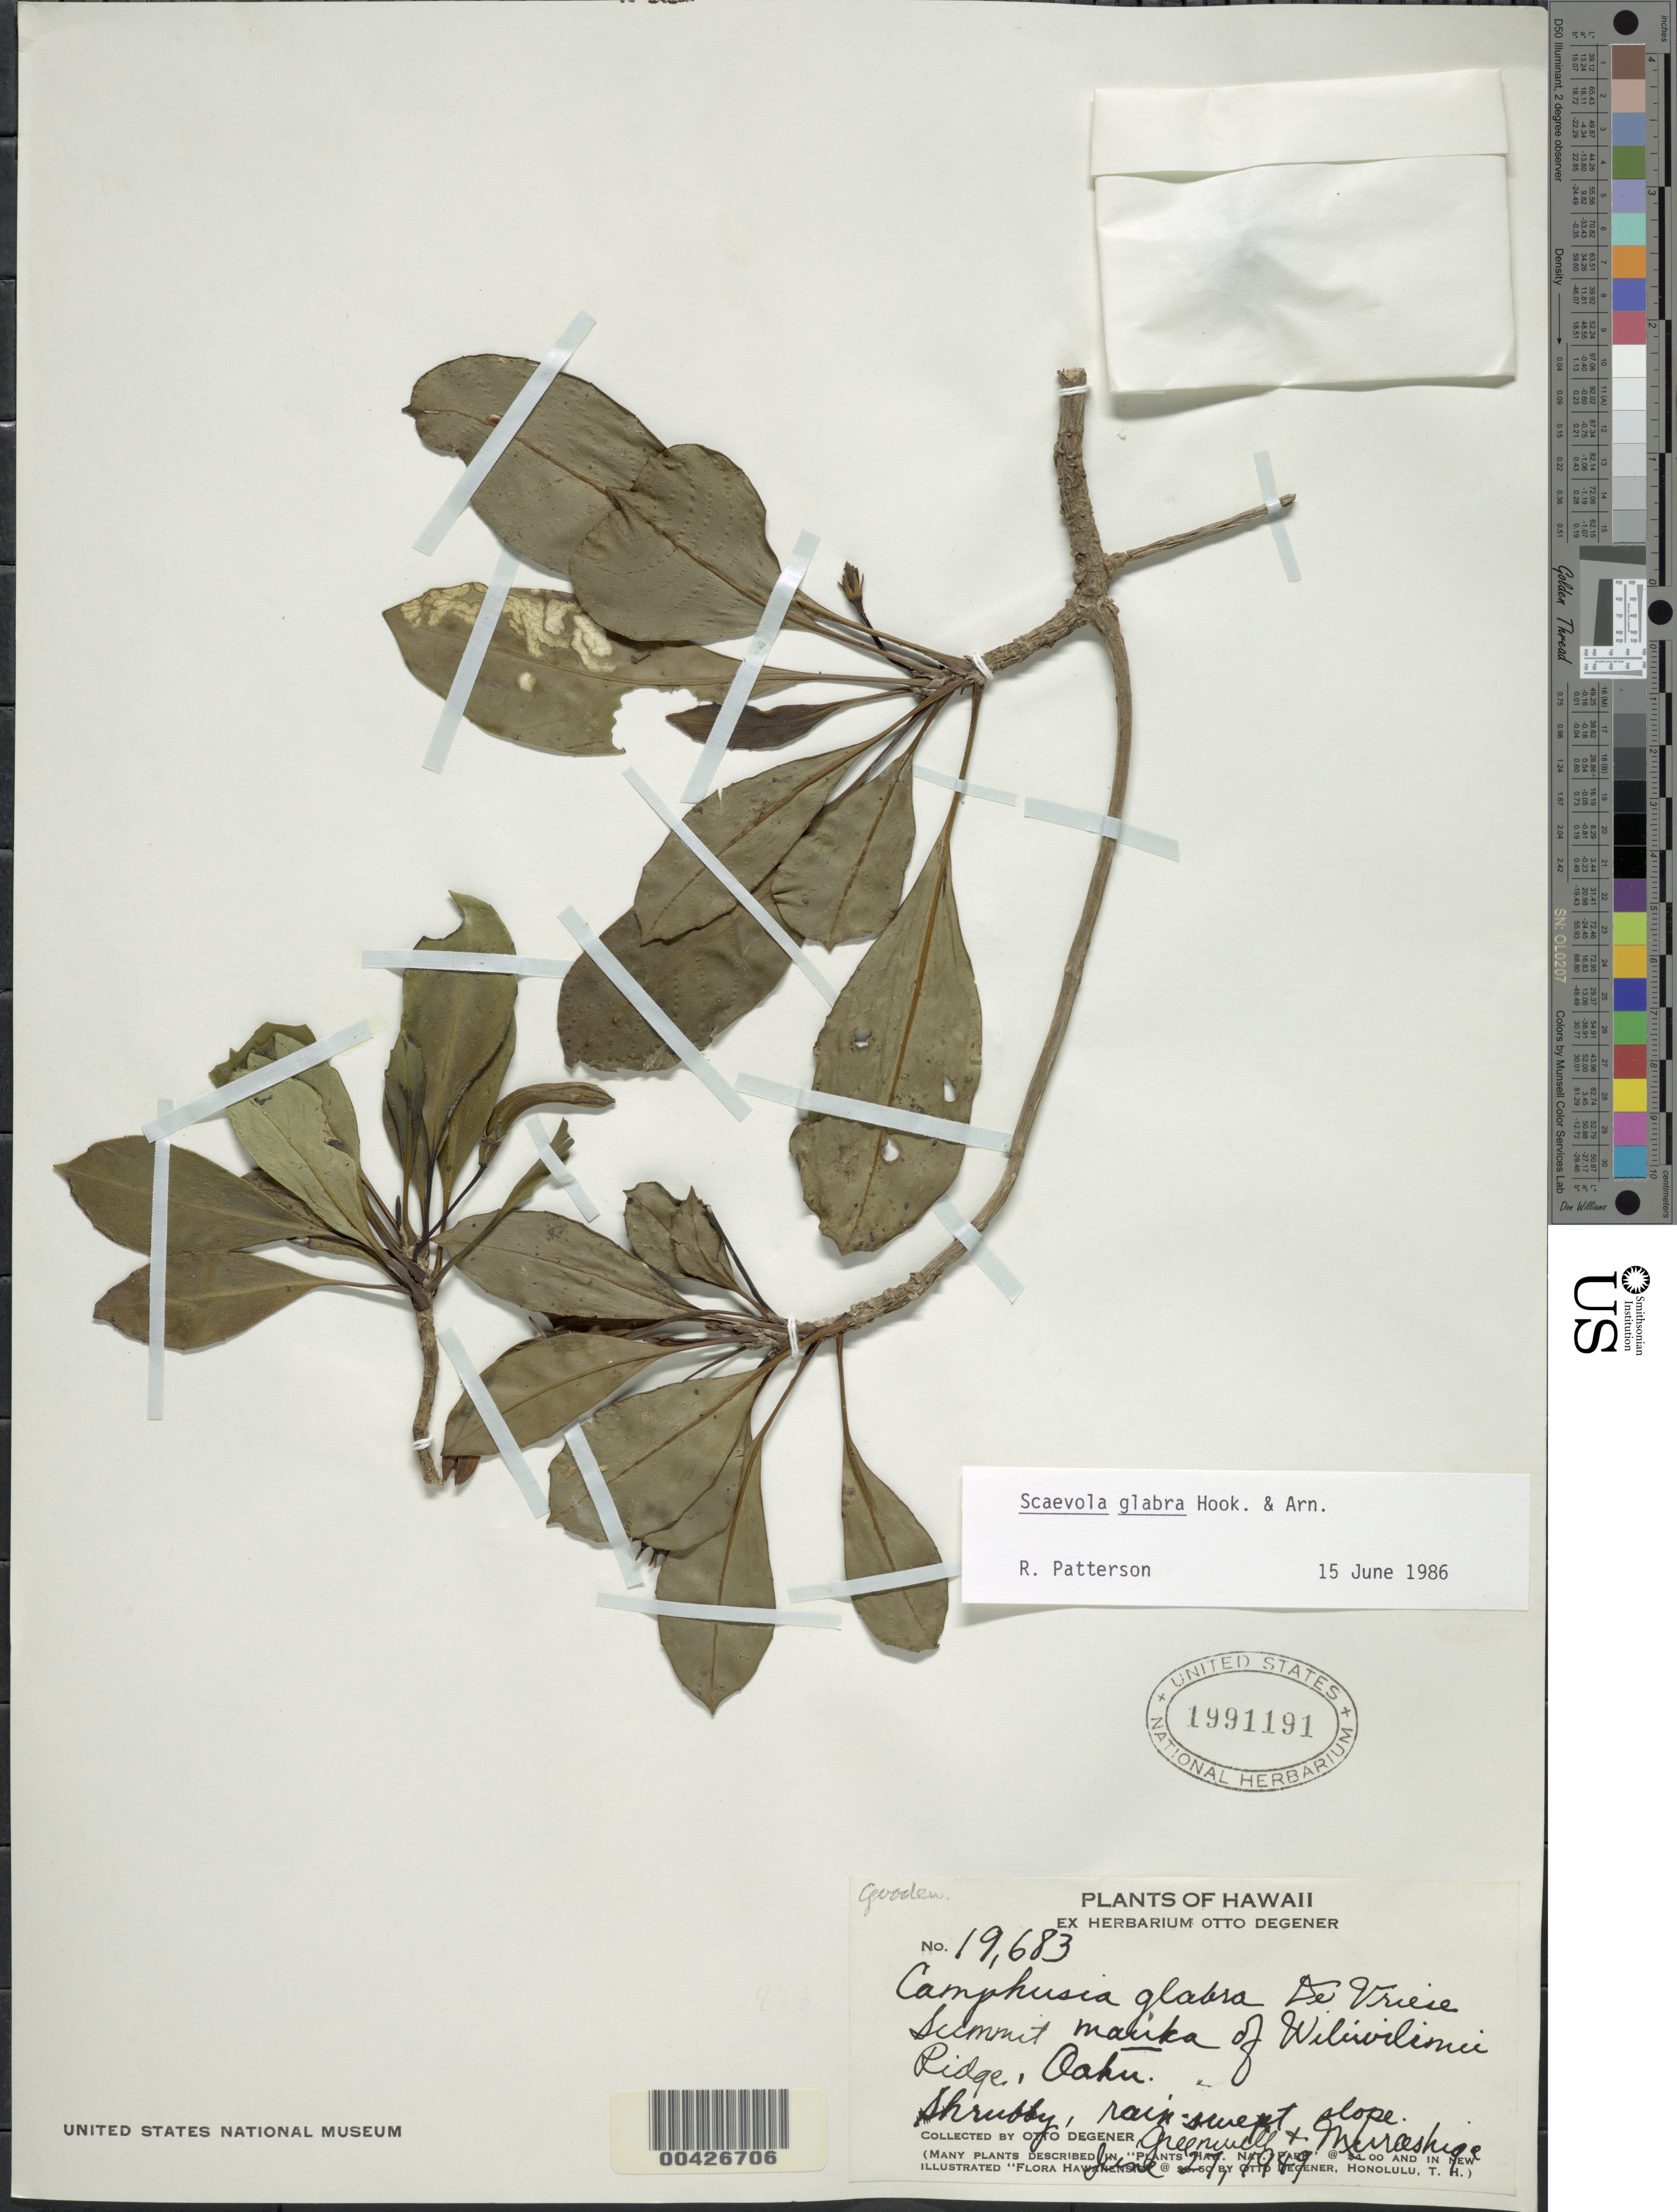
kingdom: Plantae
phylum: Tracheophyta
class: Magnoliopsida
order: Asterales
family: Goodeniaceae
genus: Scaevola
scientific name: Scaevola glabra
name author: Hook. & Arn.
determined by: Patterson, R.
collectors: O. Degener, -. Greenwell & Murashige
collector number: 19683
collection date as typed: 27 Jun 1949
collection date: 1949-06-27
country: United States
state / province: Hawaii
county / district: Honolulu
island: Oahu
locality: Summit mauka of Wiliwilinui Ridge, Oahu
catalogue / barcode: US 1991191